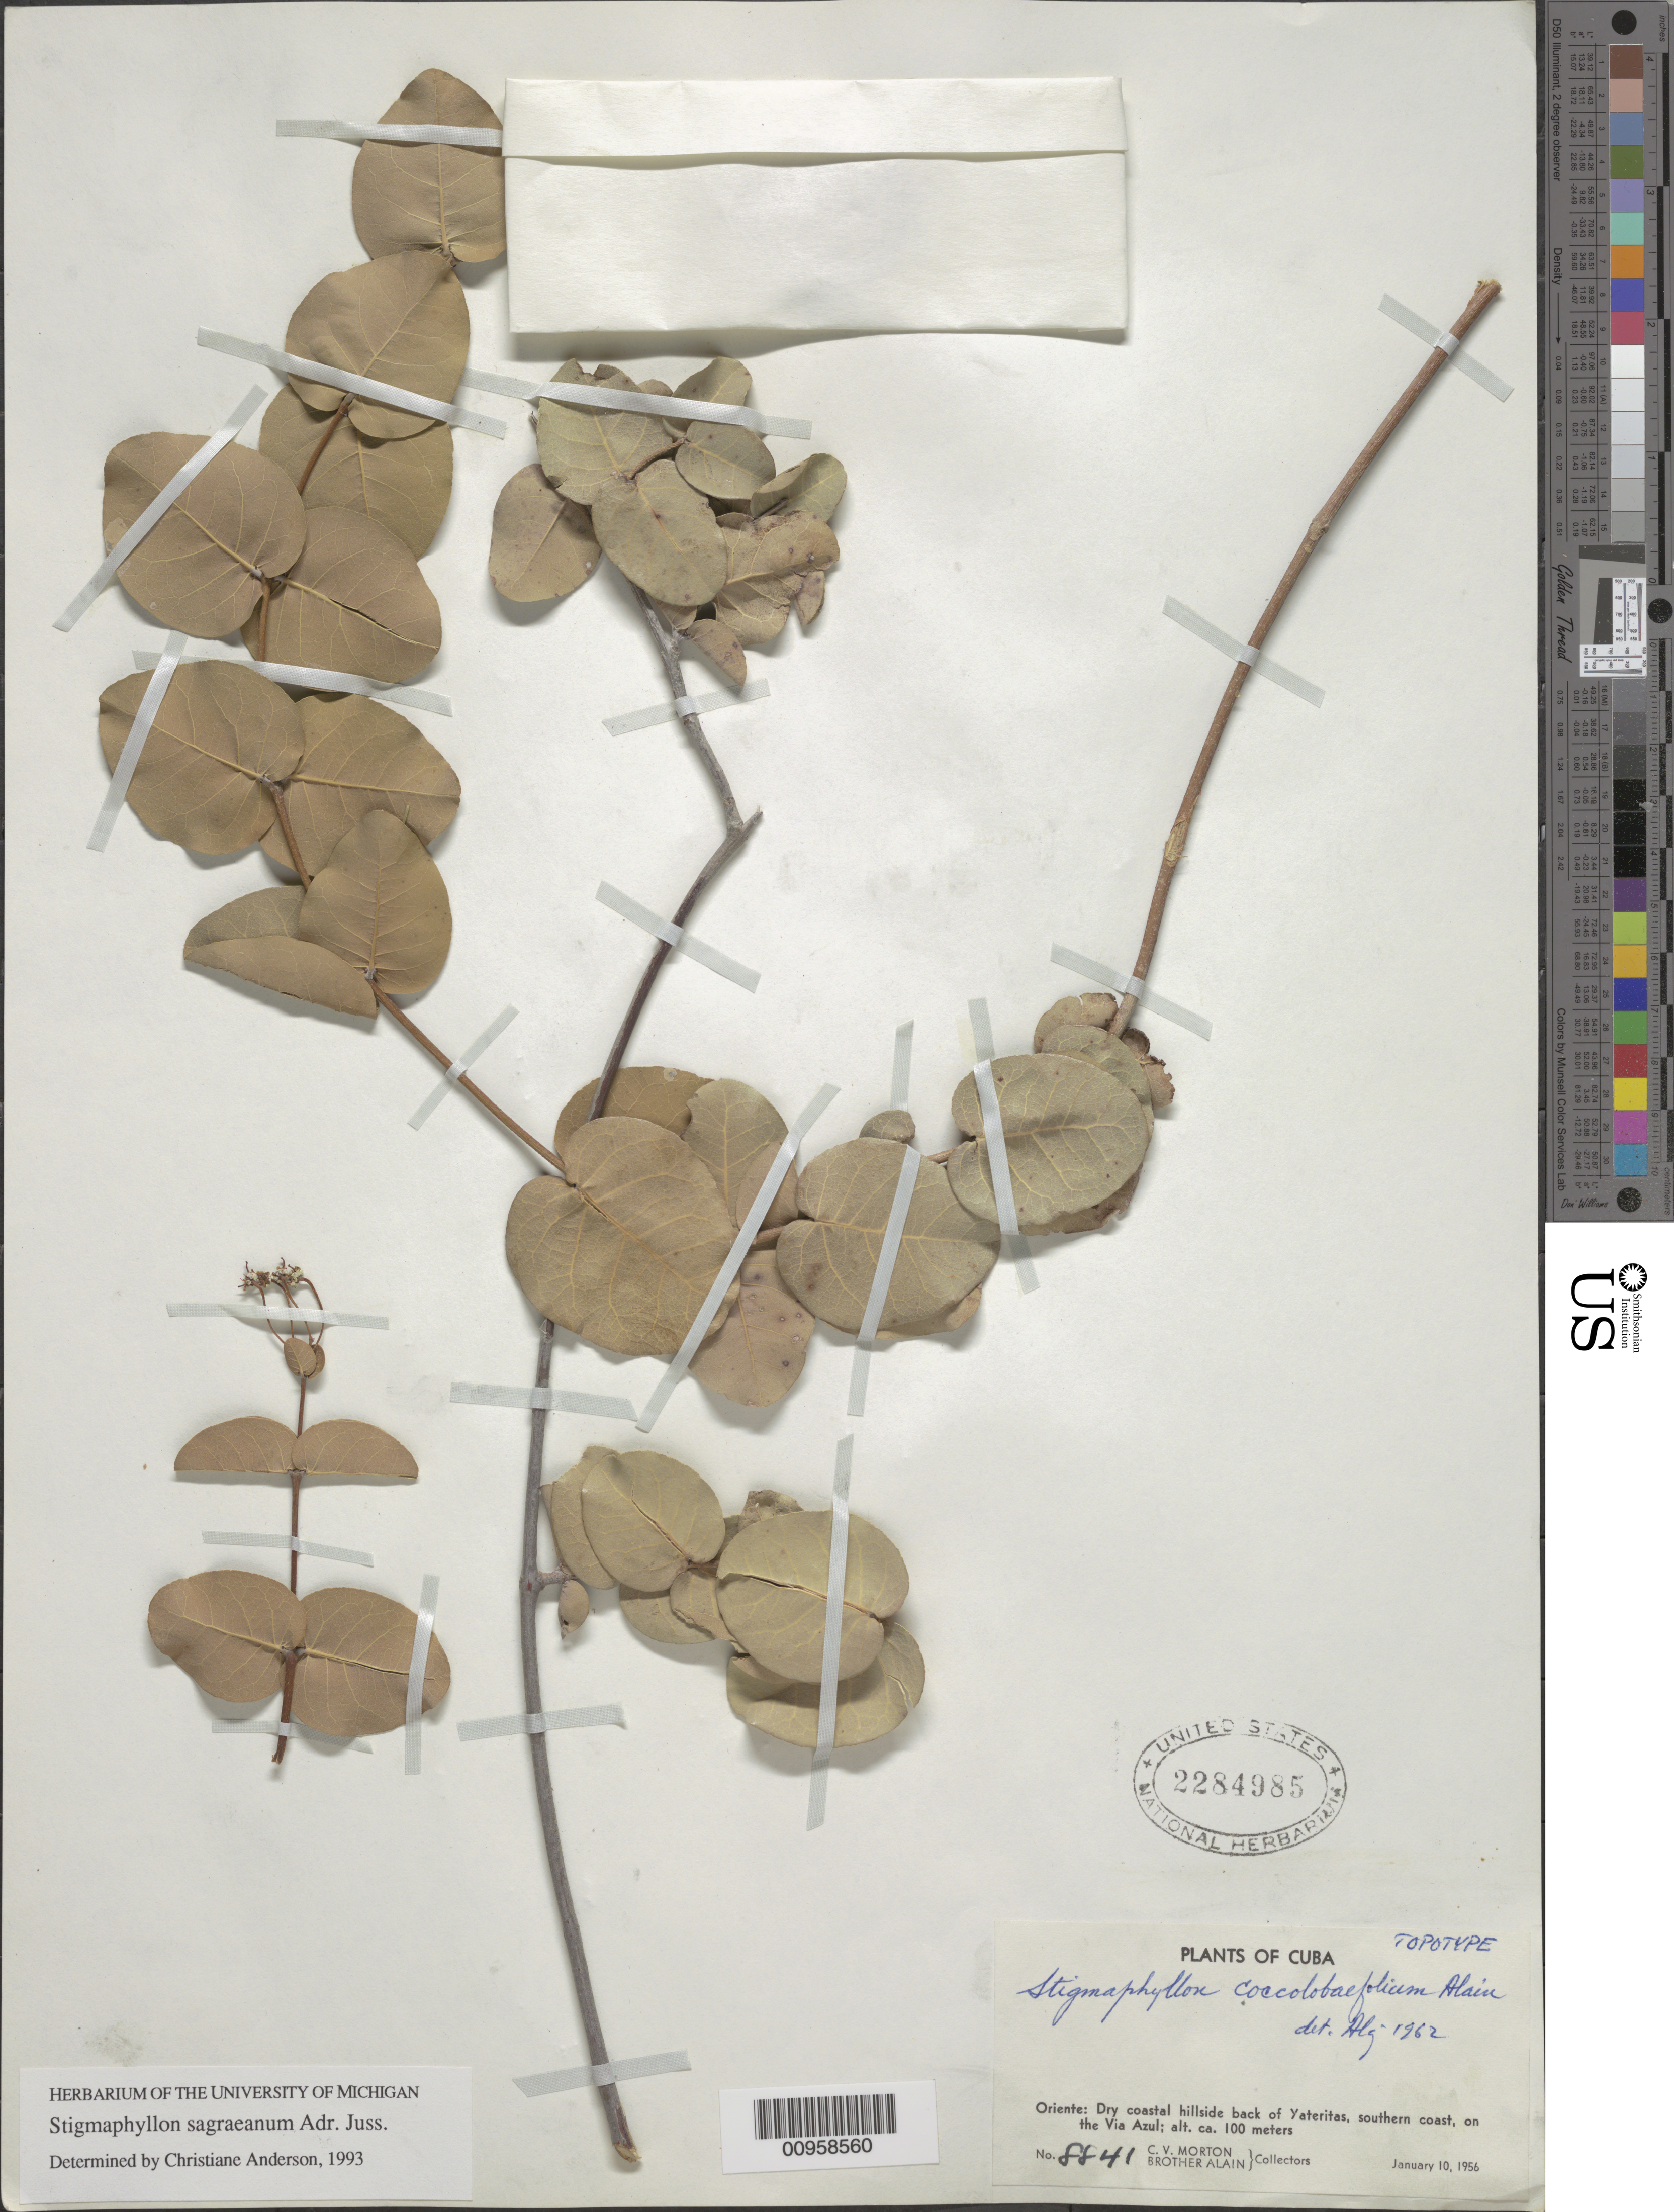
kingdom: Plantae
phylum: Tracheophyta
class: Magnoliopsida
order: Malpighiales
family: Malpighiaceae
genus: Stigmaphyllon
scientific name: Stigmaphyllon sagraeanum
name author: Juss.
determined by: Anderson, C.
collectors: C. V. Morton & A. H. Liogier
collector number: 8841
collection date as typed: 10 Jan 1956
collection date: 1956-01-10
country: Cuba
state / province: Oriente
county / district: Dry forest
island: Cuba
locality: Back of Yateritas, southern coast, on the Via Azul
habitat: Dry coastal hillside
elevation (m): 100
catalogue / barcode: US 2284985